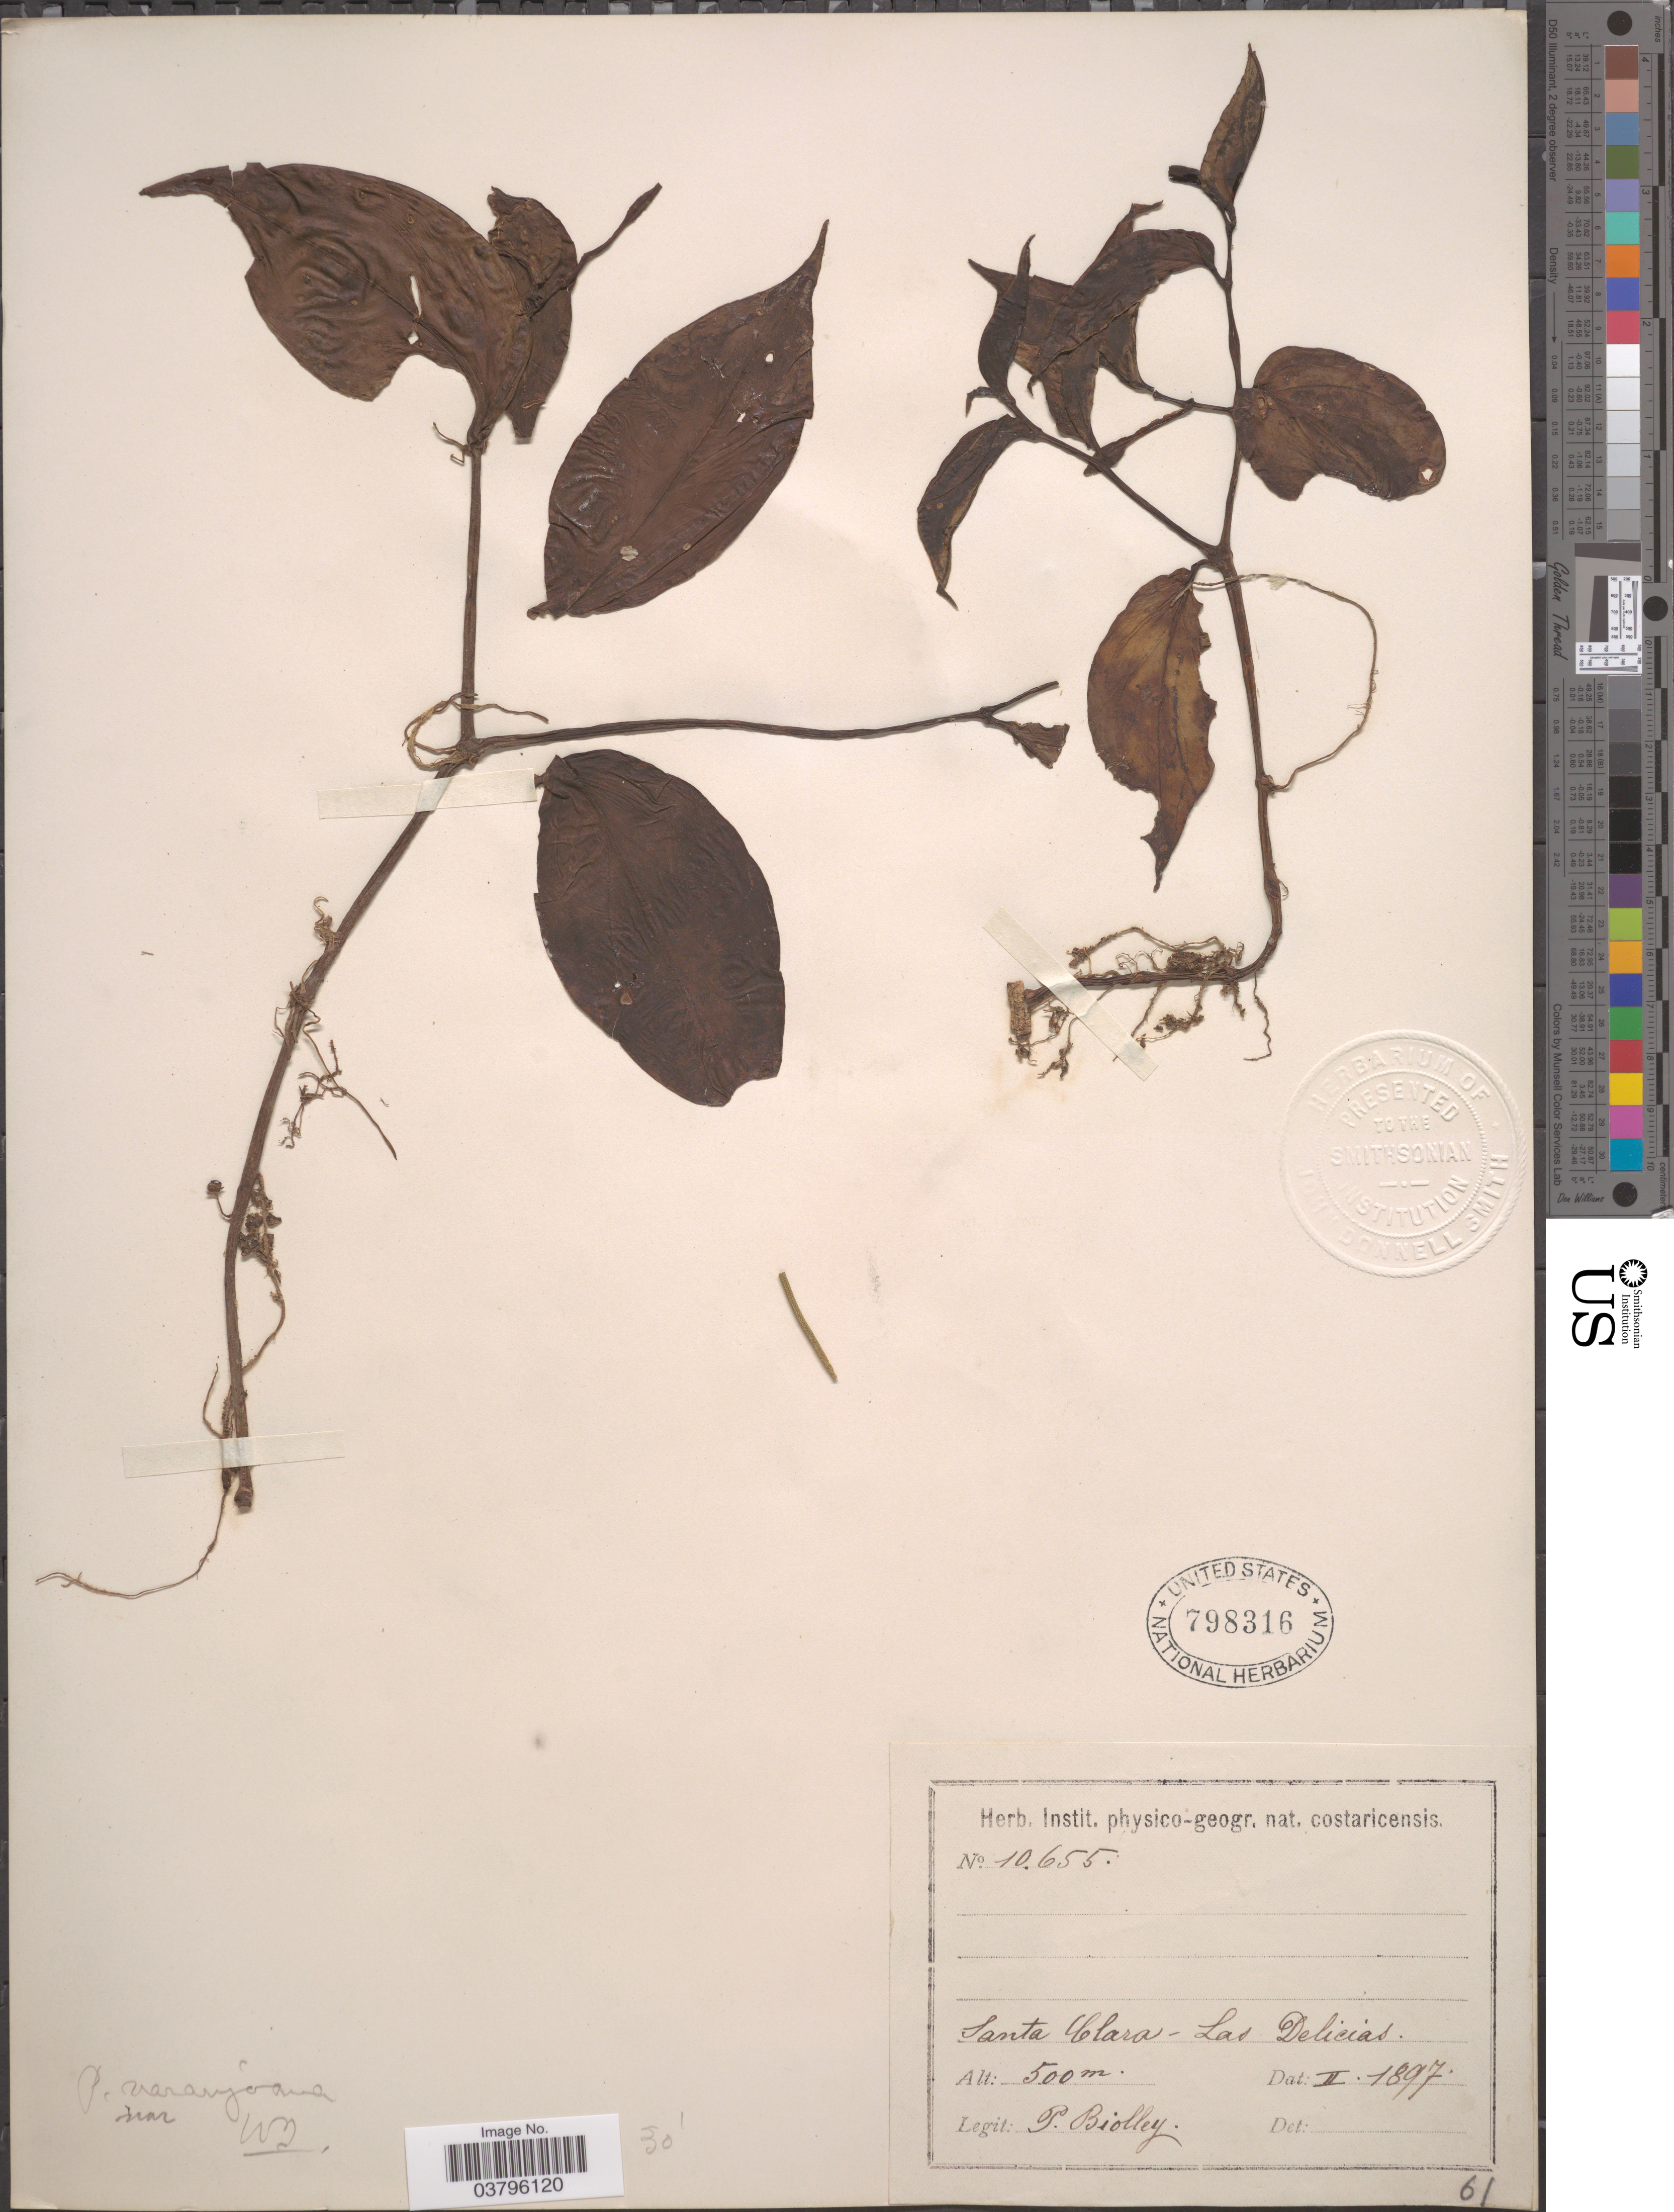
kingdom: Plantae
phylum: Tracheophyta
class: Magnoliopsida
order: Piperales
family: Piperaceae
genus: Peperomia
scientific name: Peperomia naranjoana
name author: C. DC.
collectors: P. Biolley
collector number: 10655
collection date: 1897-02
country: Costa Rica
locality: Santa Clara - Las Delicias.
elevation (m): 500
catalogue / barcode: US 798316